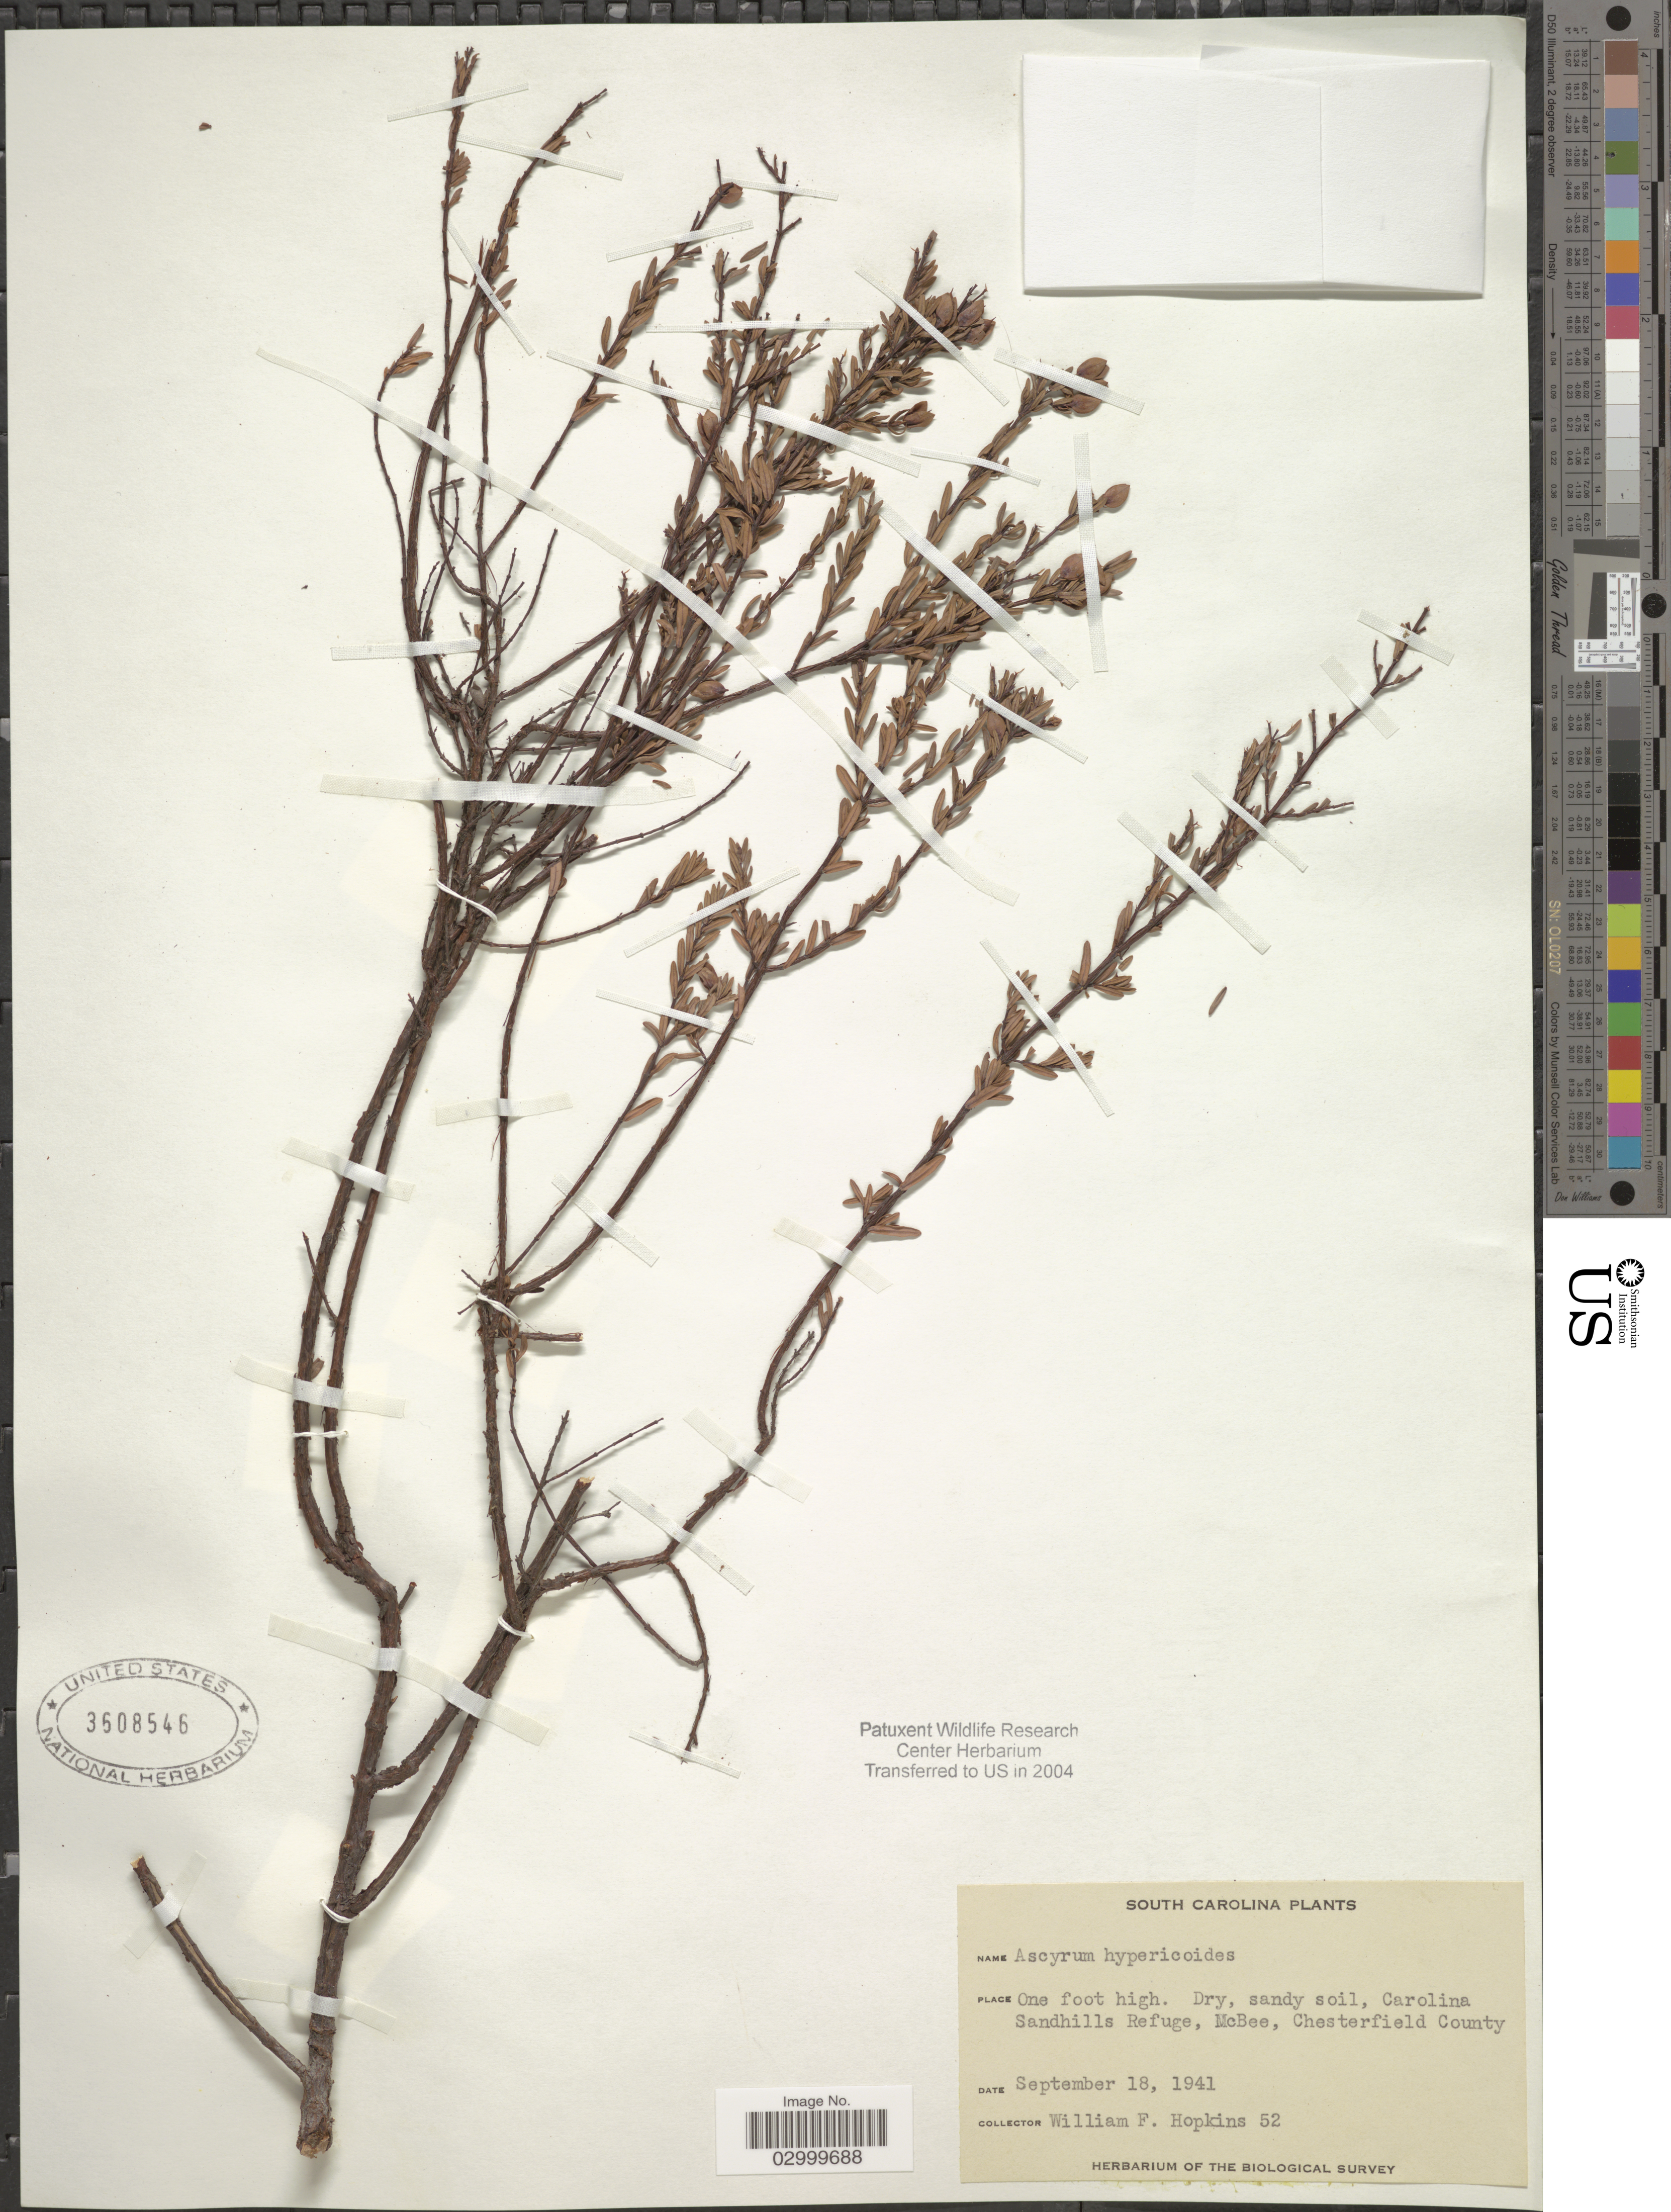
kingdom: Plantae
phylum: Tracheophyta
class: Magnoliopsida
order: Malpighiales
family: Hypericaceae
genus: Hypericum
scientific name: Hypericum hypericoides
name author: (L.) Crantz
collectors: W. Hopkins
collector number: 52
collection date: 1941-09-18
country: United States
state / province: South Carolina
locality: One foot high Dry, sandy soil, Carolina Sandhills Refuge, McBee, Chesterfield County.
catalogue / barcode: US 3608546